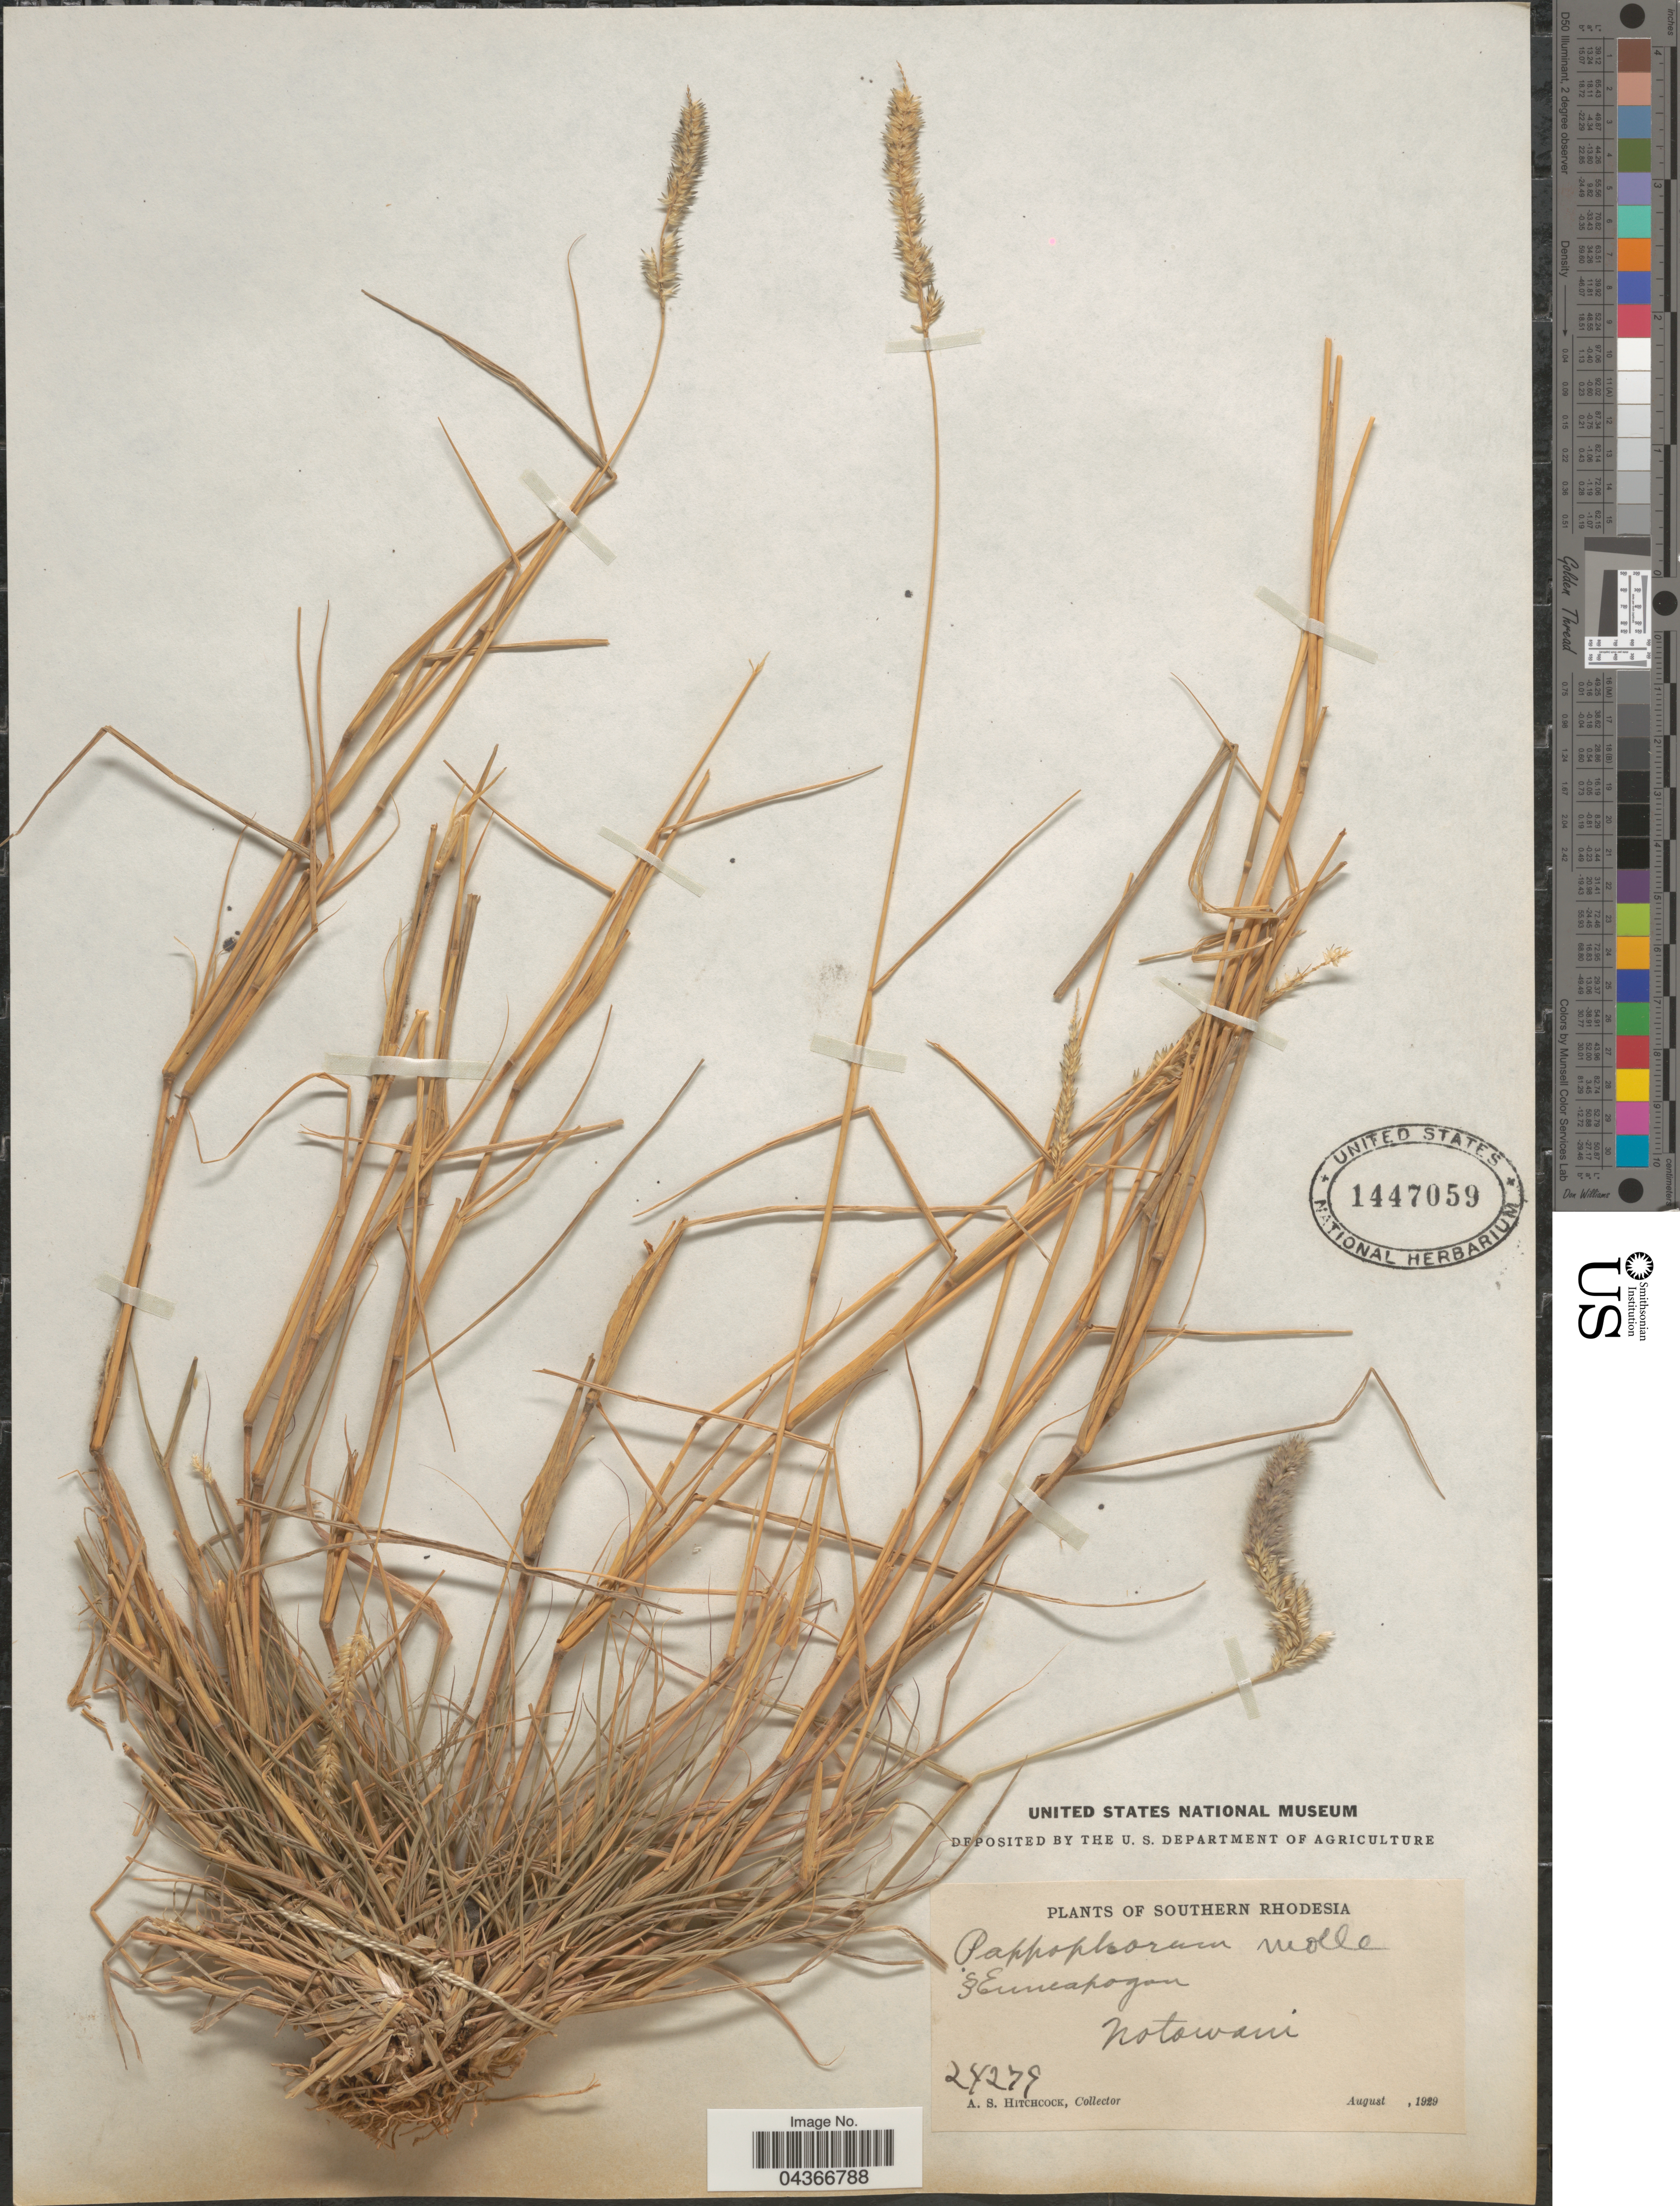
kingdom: Plantae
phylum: Tracheophyta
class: Liliopsida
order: Poales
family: Poaceae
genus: Enneapogon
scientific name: Enneapogon cenchroides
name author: (Licht. ex Roem. & Schult.) C.E. Hubb.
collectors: A. S. Hitchcock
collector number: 24279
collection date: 1929-08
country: Zimbabwe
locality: Southern Rhodesia. Notowani.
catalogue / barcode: US 1447059